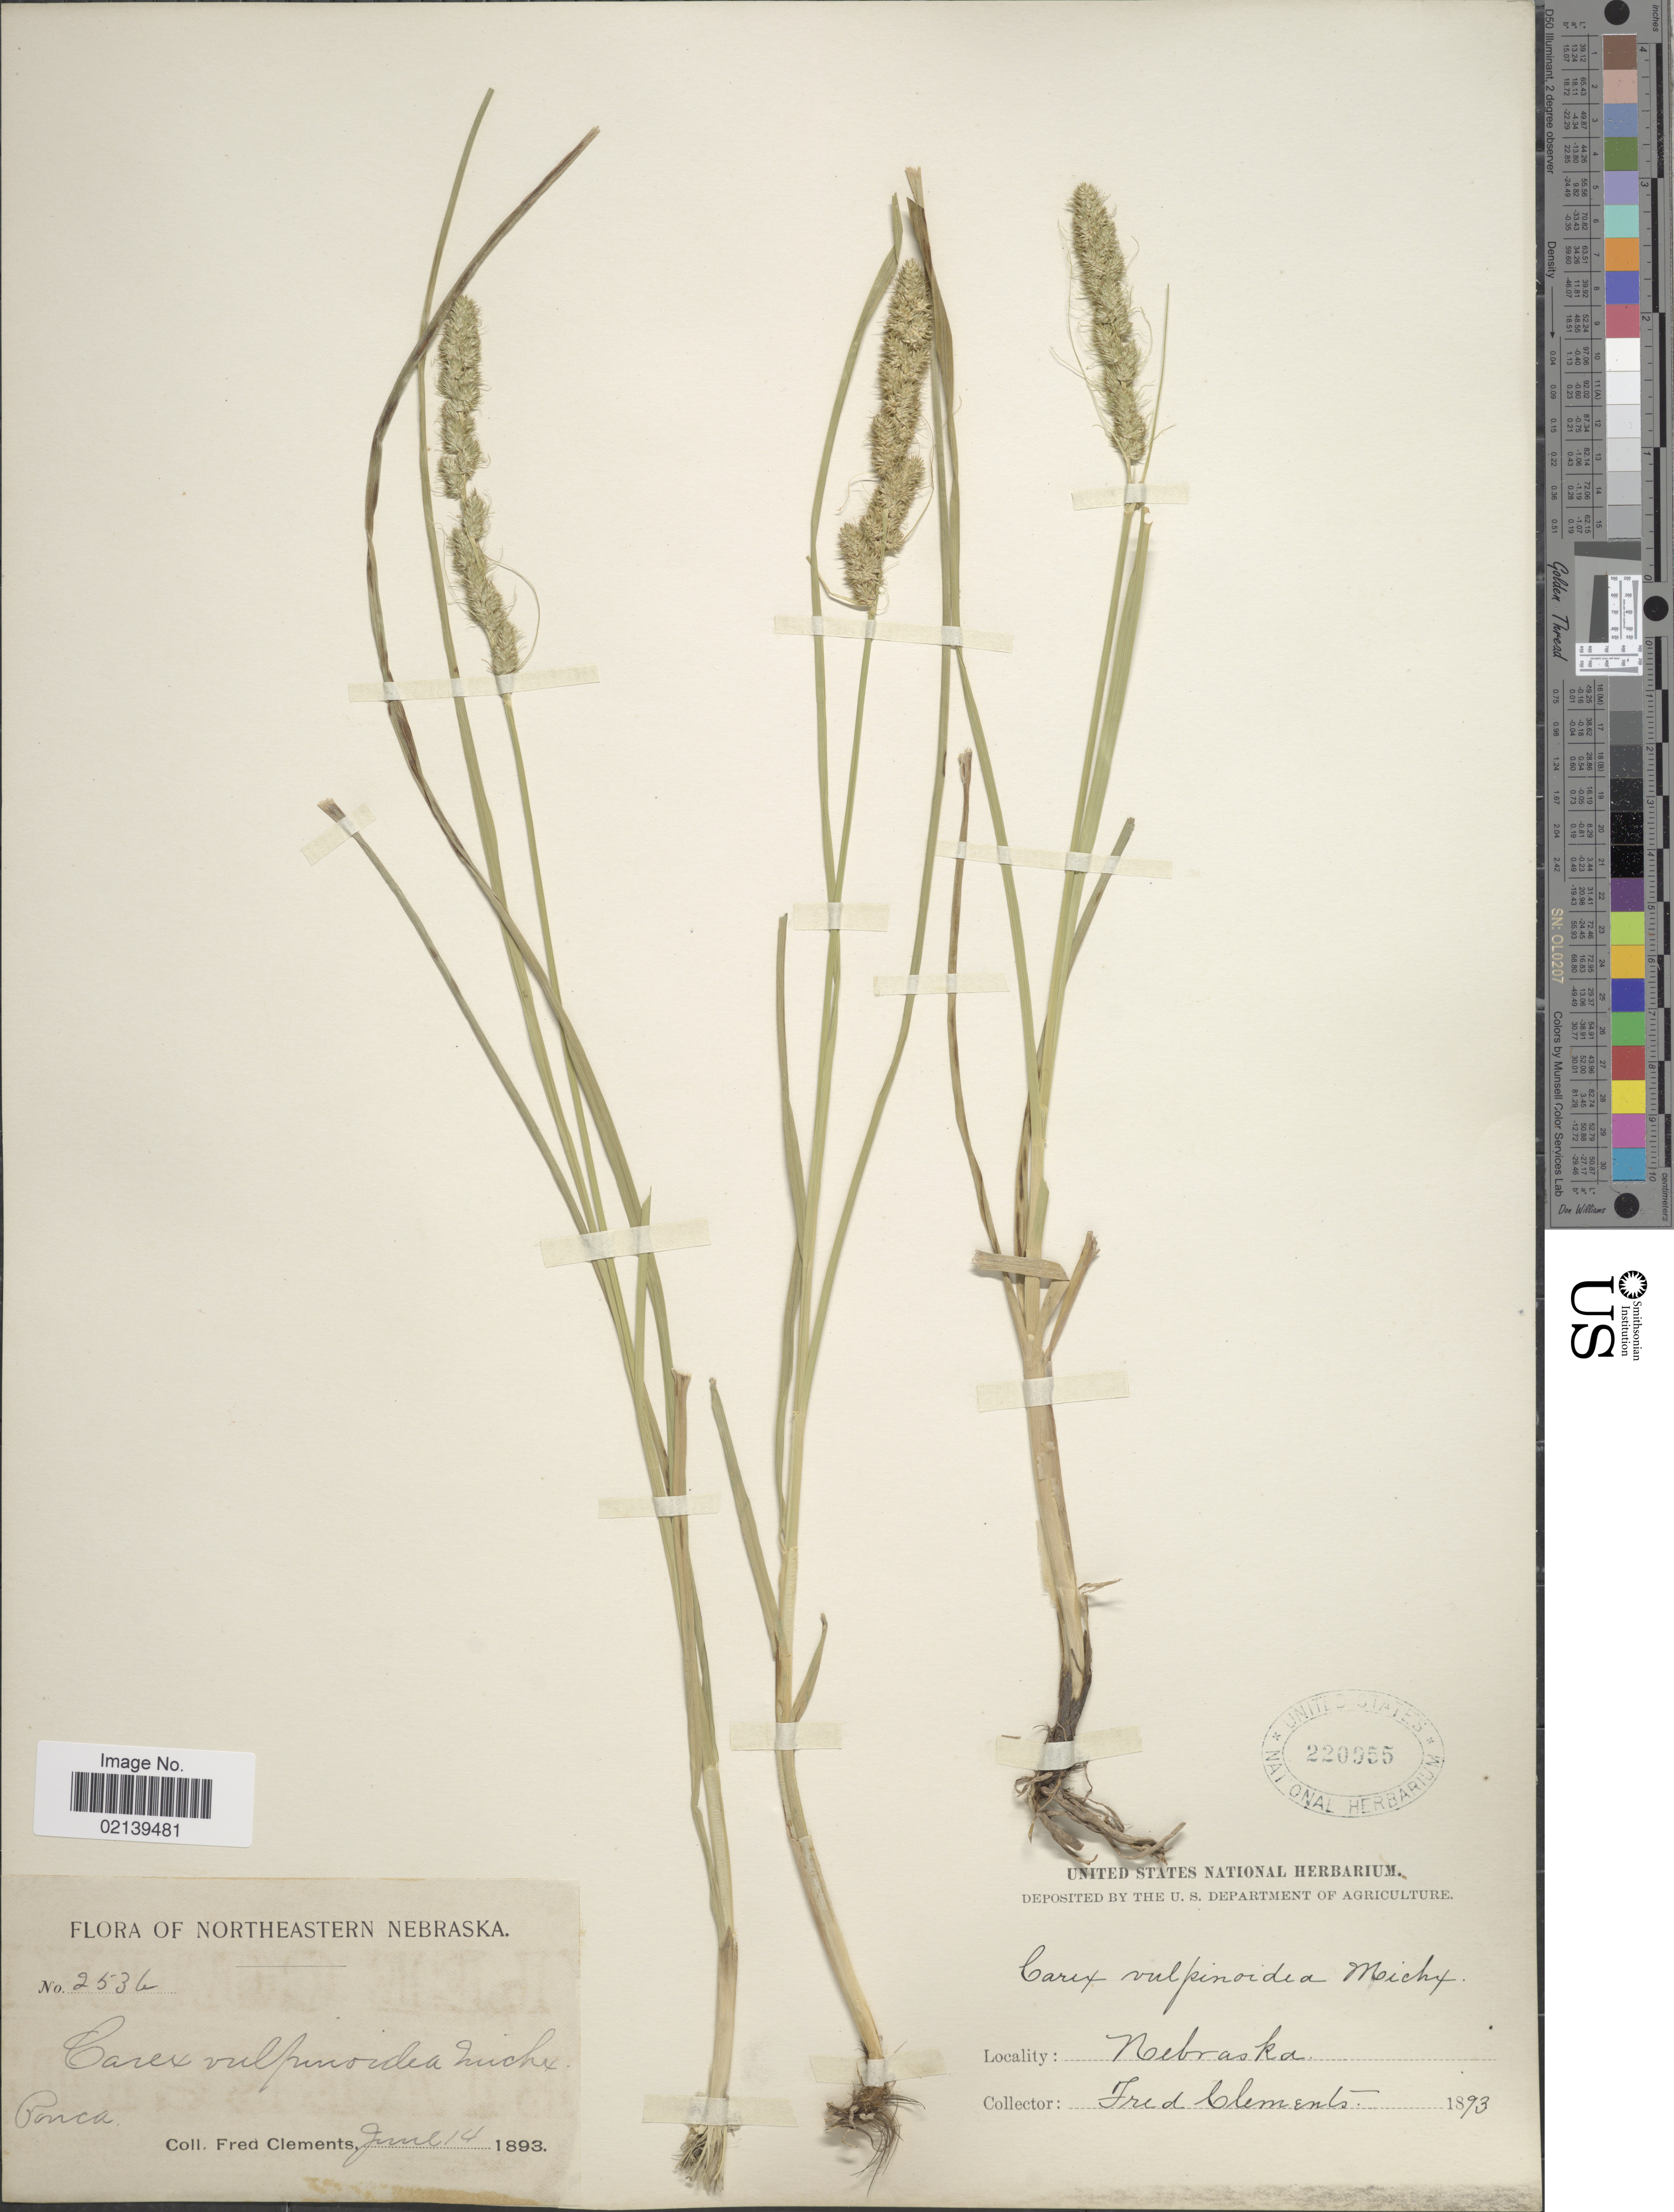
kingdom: Plantae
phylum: Tracheophyta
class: Liliopsida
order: Poales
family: Cyperaceae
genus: Carex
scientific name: Carex vulpinoidea Michx.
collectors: F. E. Clements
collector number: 253b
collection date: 1893-06-14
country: United States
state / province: Nebraska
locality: Ponca, Northeastern Nebraska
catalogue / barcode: US 220955